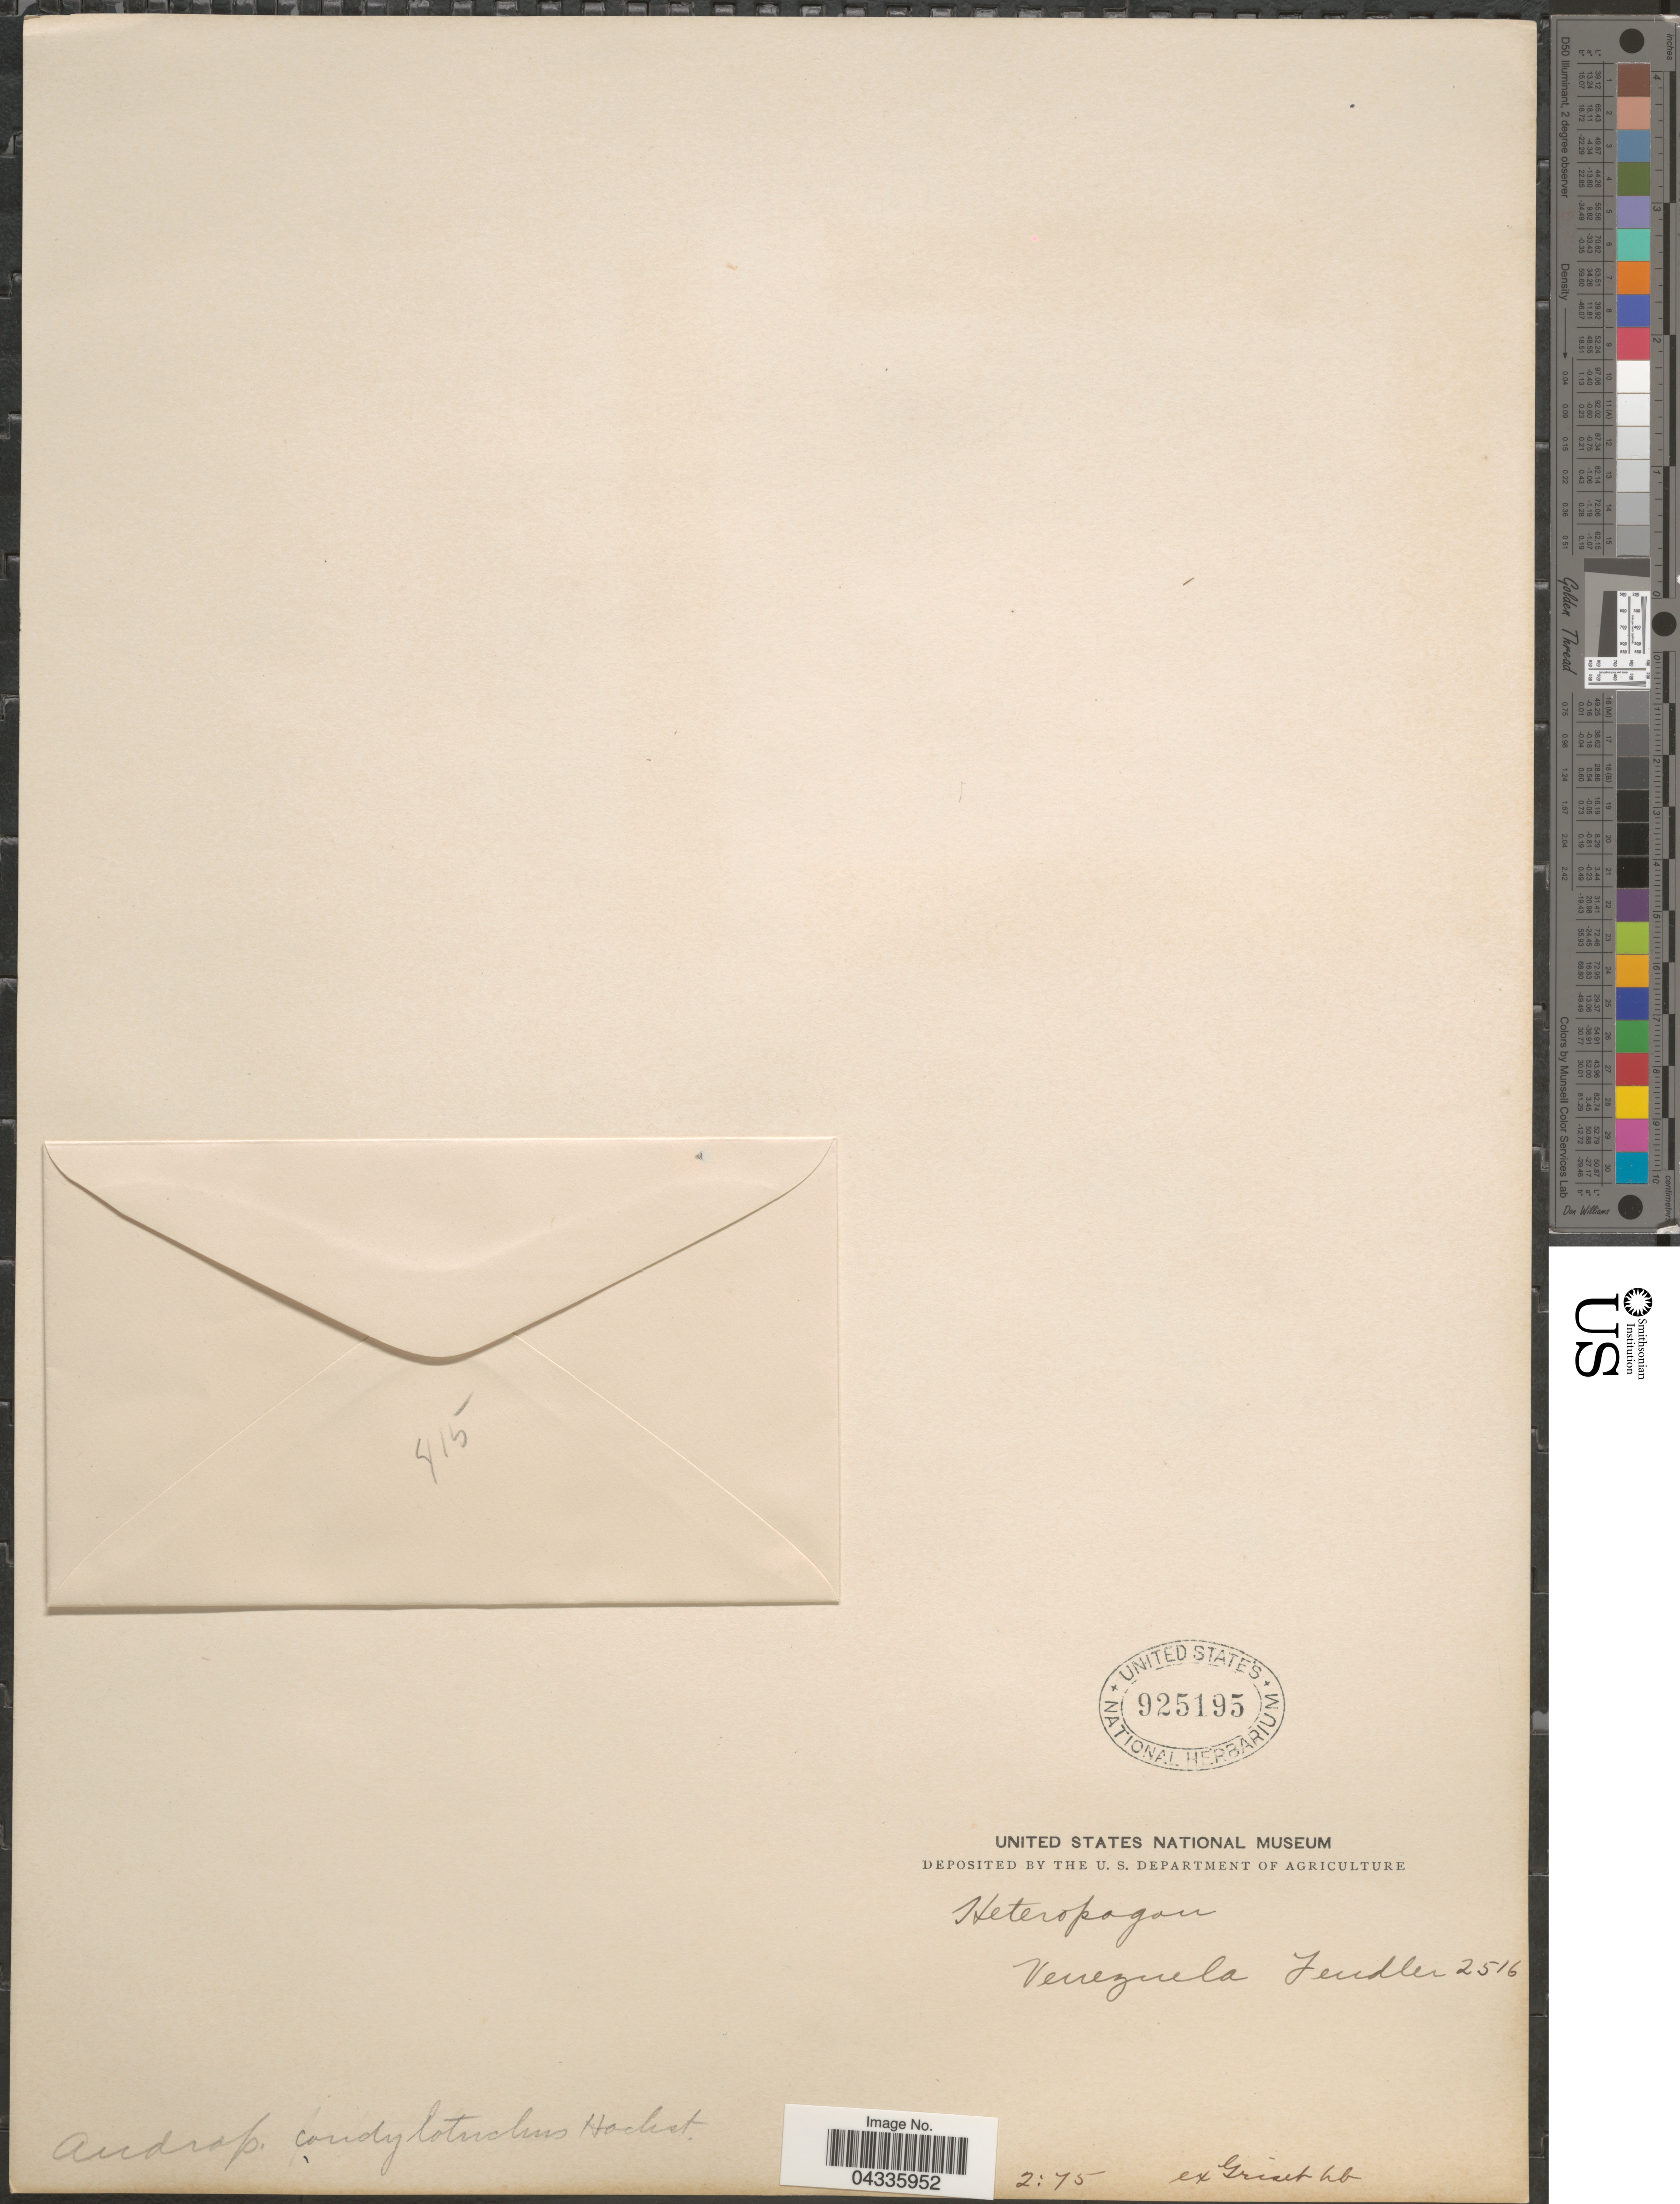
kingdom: Plantae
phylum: Tracheophyta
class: Liliopsida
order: Poales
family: Poaceae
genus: Euclasta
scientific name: Euclasta condylotricha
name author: (Hochst. ex Steud.) Stapf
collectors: -. Fendler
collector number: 2516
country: Venezuela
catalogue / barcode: US 925195